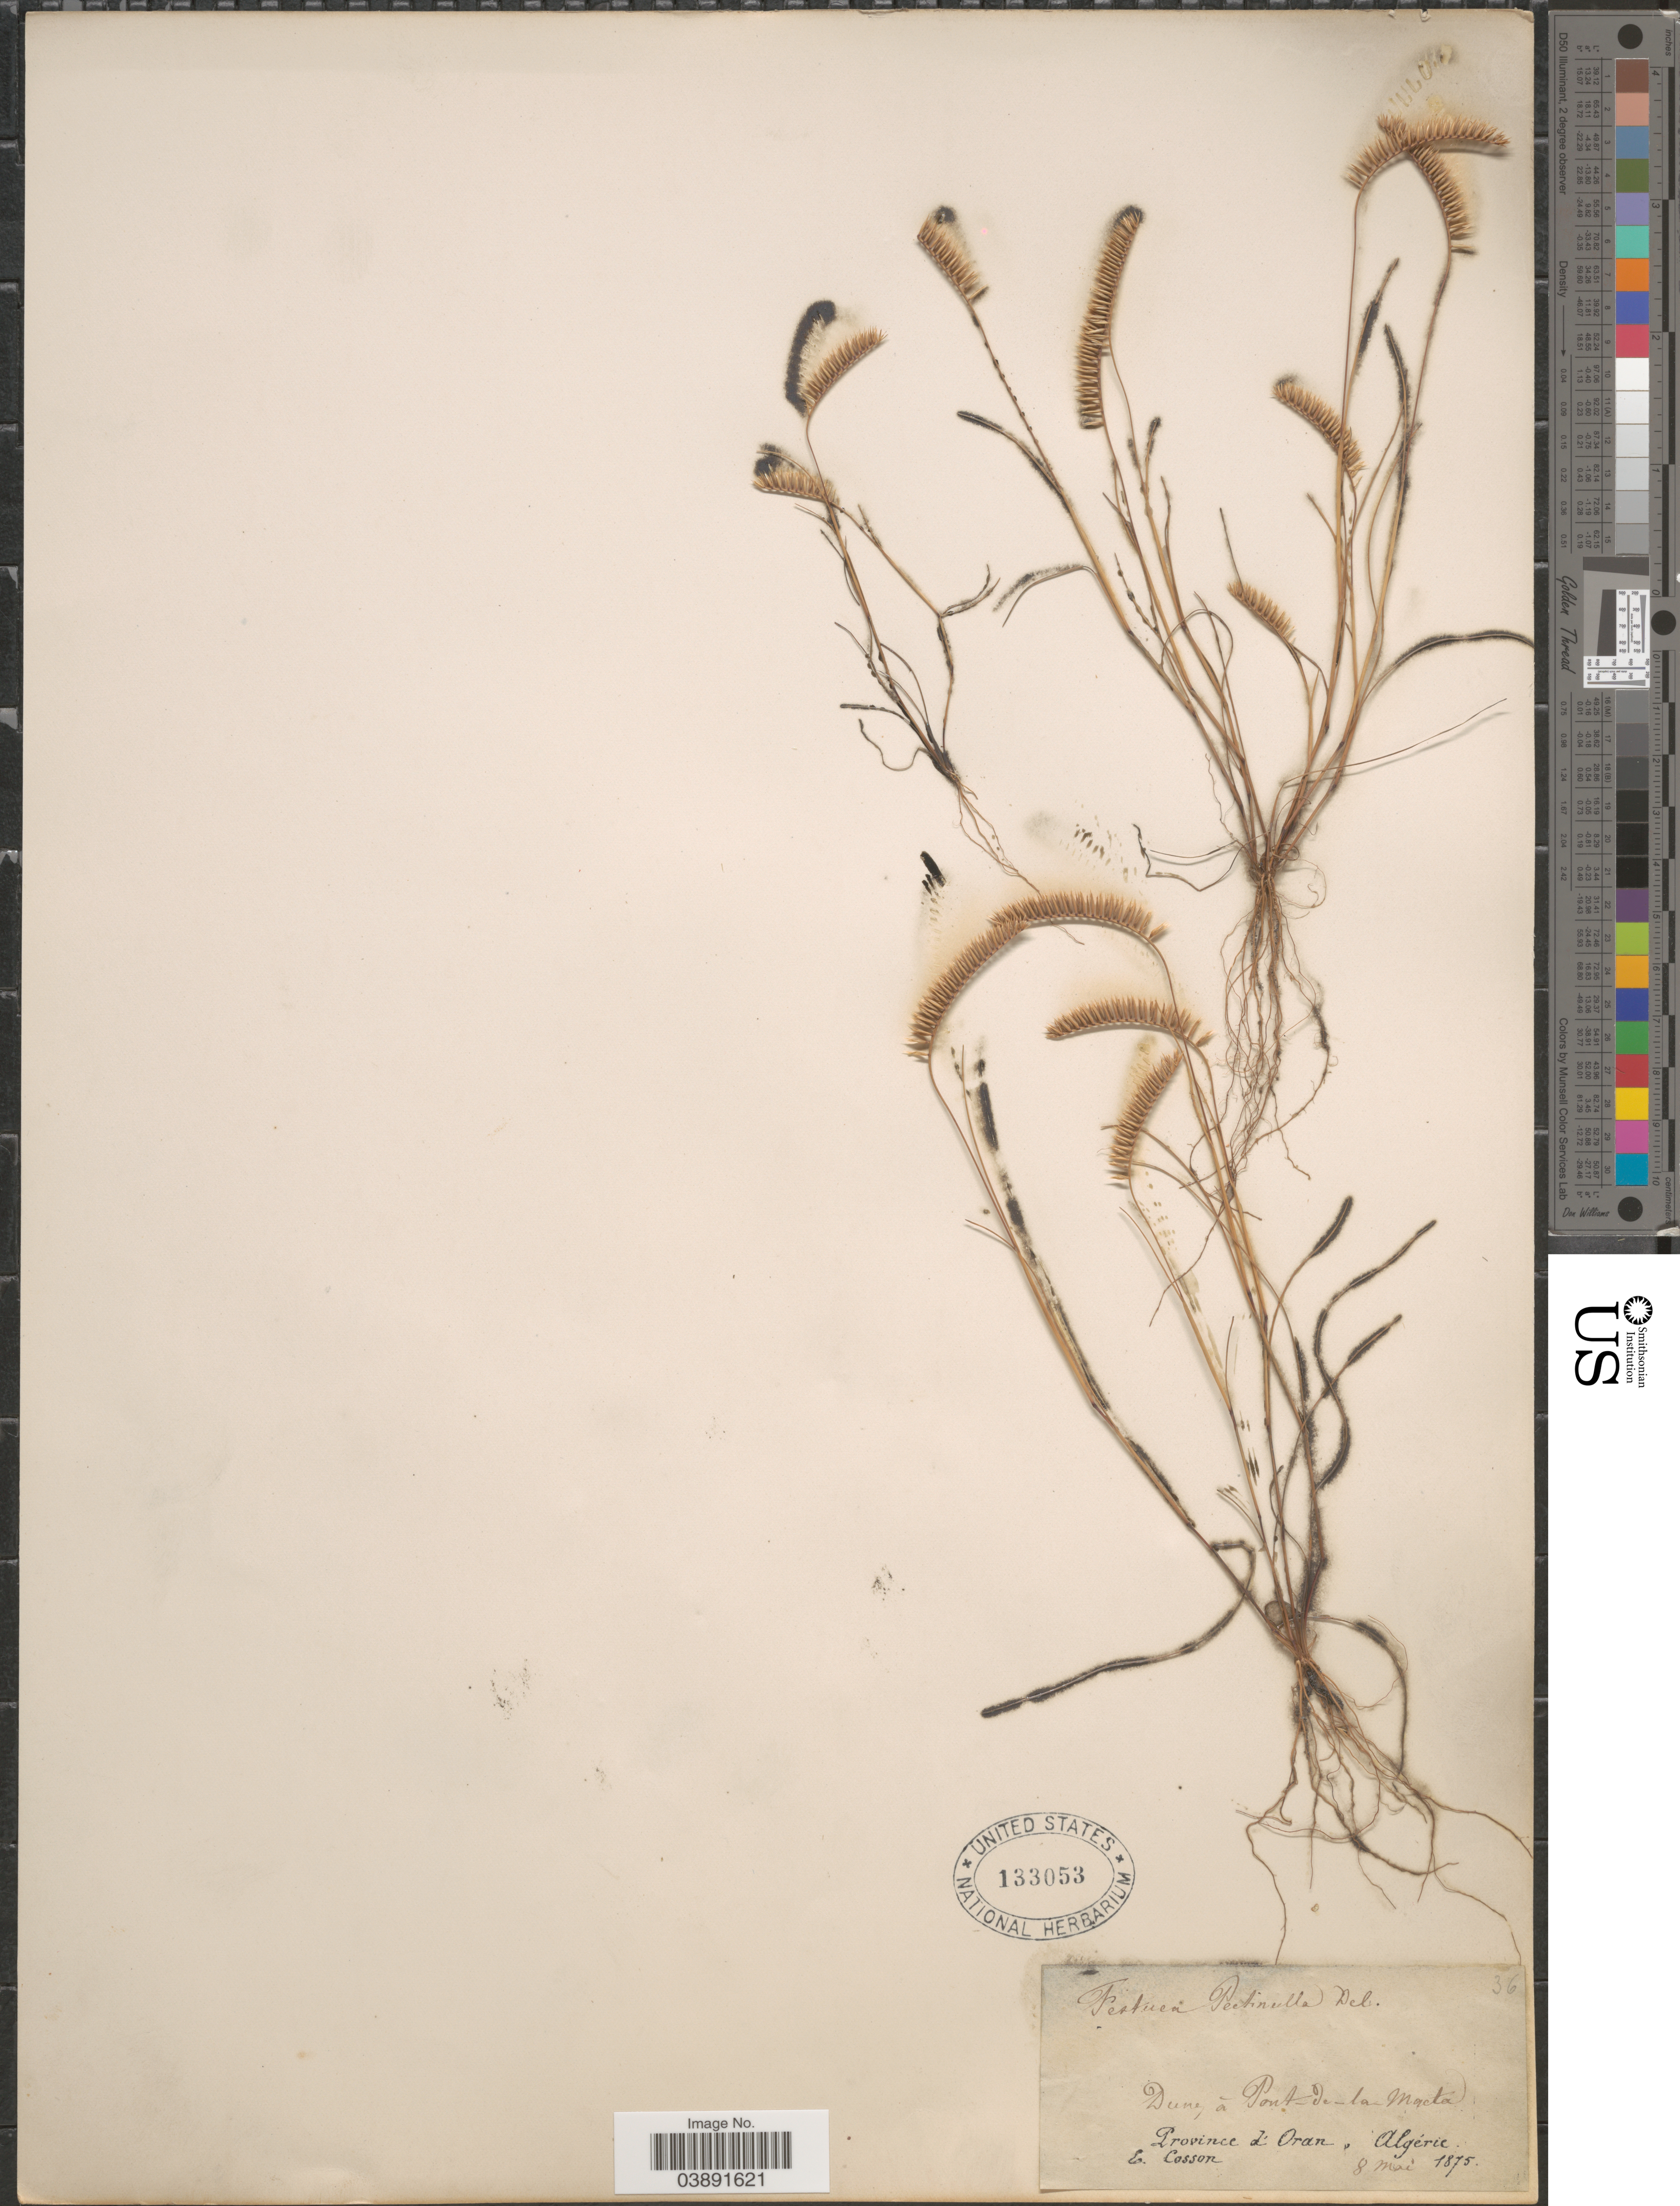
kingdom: Plantae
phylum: Tracheophyta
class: Liliopsida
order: Poales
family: Poaceae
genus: Festuca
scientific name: Festuca pectinella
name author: Delile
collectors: E. Cosson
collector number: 36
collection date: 1875-05-08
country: Algeria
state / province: Oran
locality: Dune, á Pont-de-la-Macta.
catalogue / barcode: US 133053